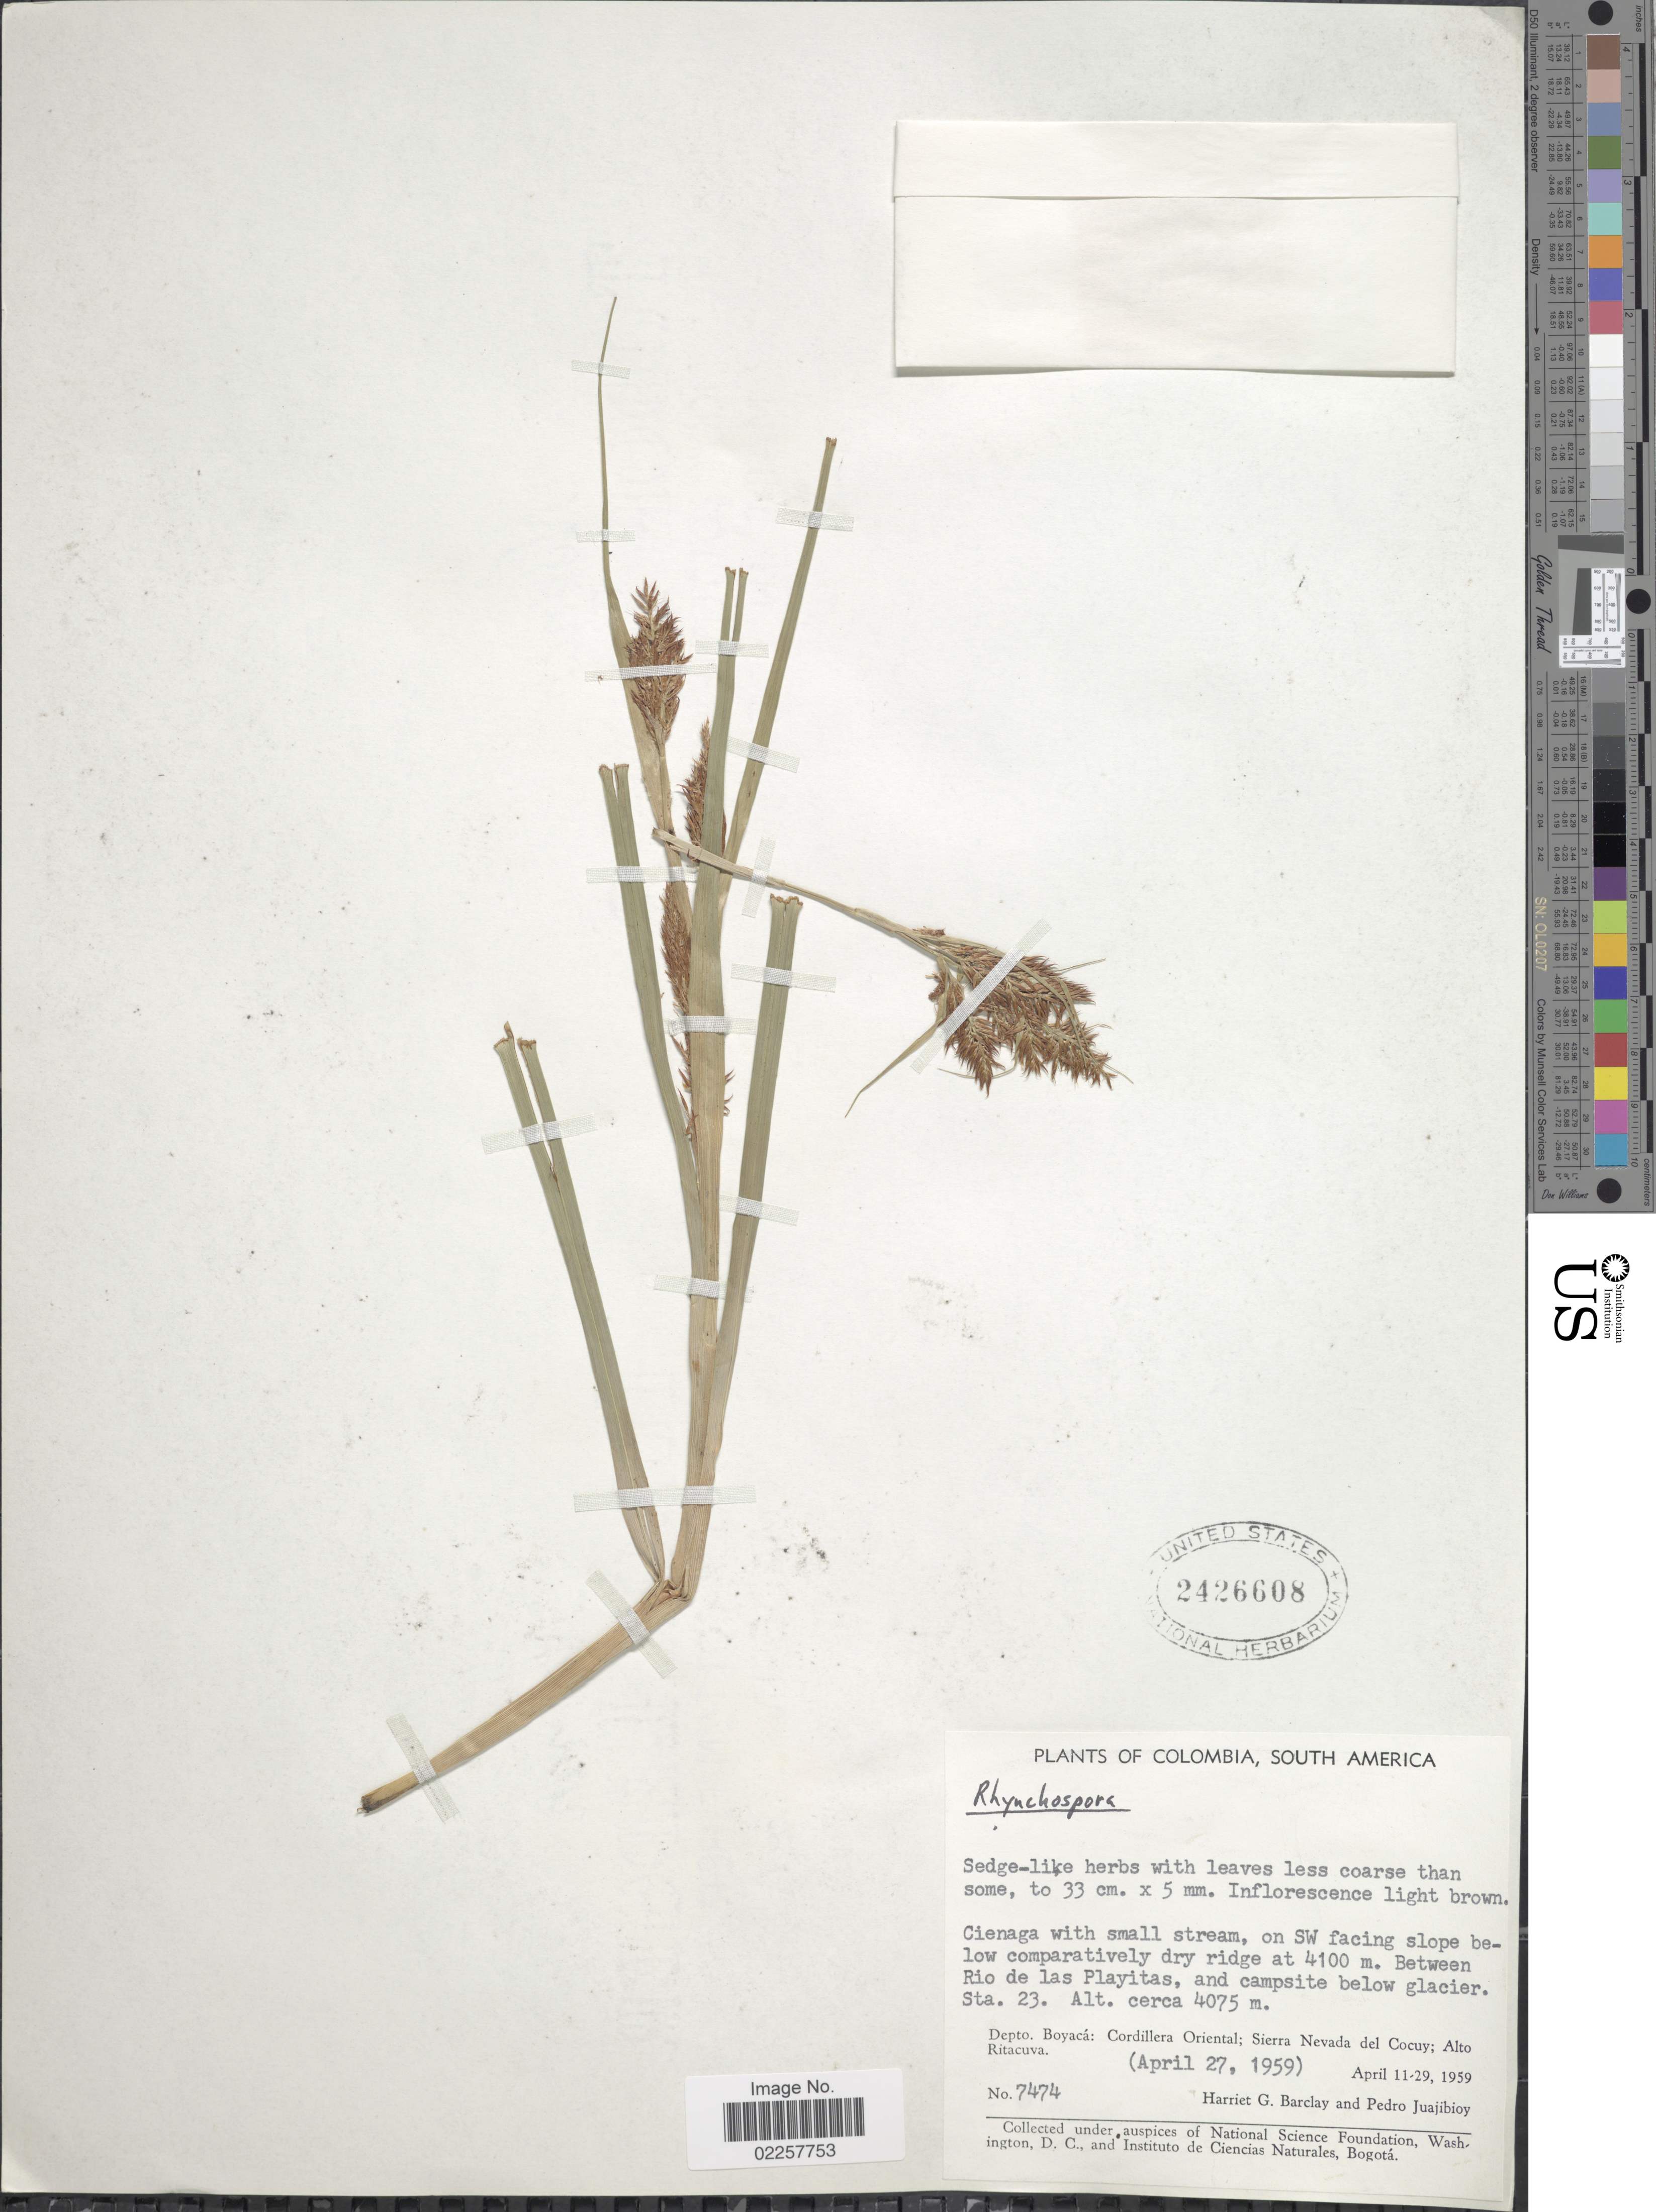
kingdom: Plantae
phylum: Tracheophyta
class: Liliopsida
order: Poales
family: Cyperaceae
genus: Rhynchospora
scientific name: Rhynchospora sp.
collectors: H. G. Barclay & P. Juajibioy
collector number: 7474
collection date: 1959-04-27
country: Colombia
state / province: Boyacá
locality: Between Rio de las Playitas, and campsite below glacier. Sta. 23, Cordillera Oriental; Sierra Nevada del Cocuy; Alto Ritacuva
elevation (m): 4075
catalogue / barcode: US 2426608